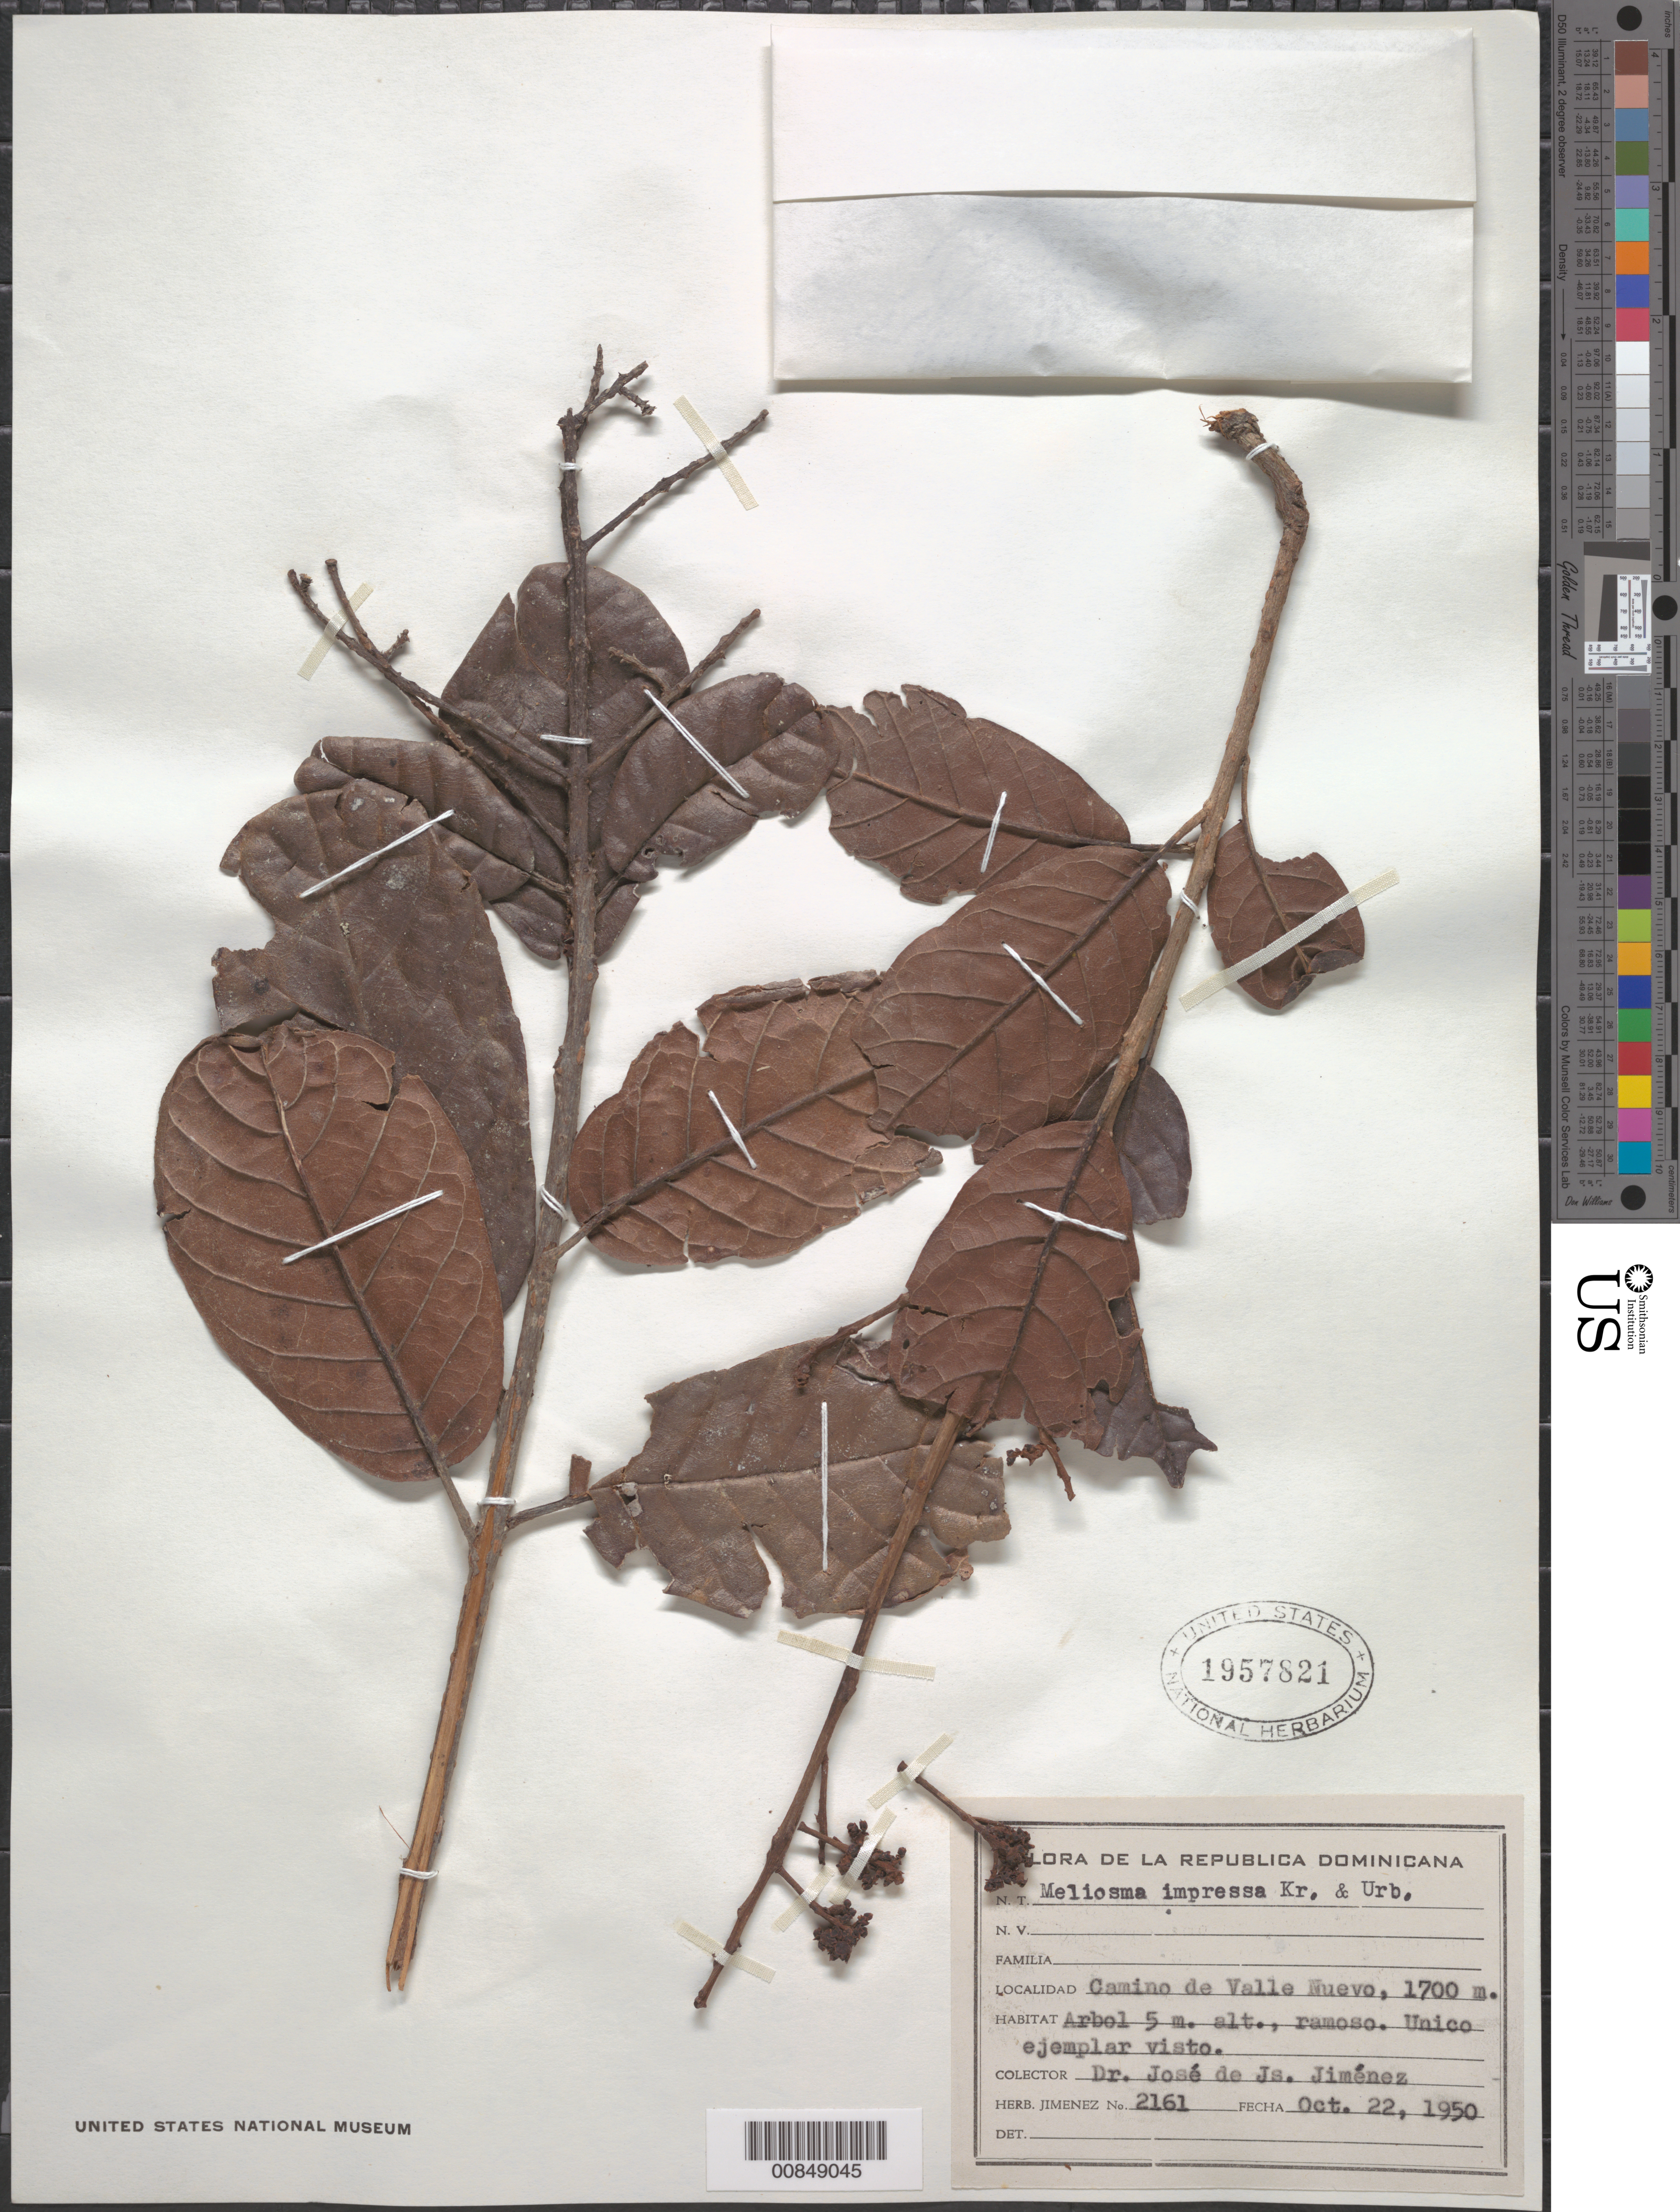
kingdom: Plantae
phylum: Tracheophyta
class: Magnoliopsida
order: Proteales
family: Sabiaceae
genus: Meliosma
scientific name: Meliosma impressa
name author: Krug & Urb.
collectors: J. J. Jiménez Almonte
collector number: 2161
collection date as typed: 22 Oct 1950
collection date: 1950-10-22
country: Dominican Republic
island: Hispaniola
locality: Camino de Valle Nuevo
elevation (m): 1700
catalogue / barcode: US 1957821